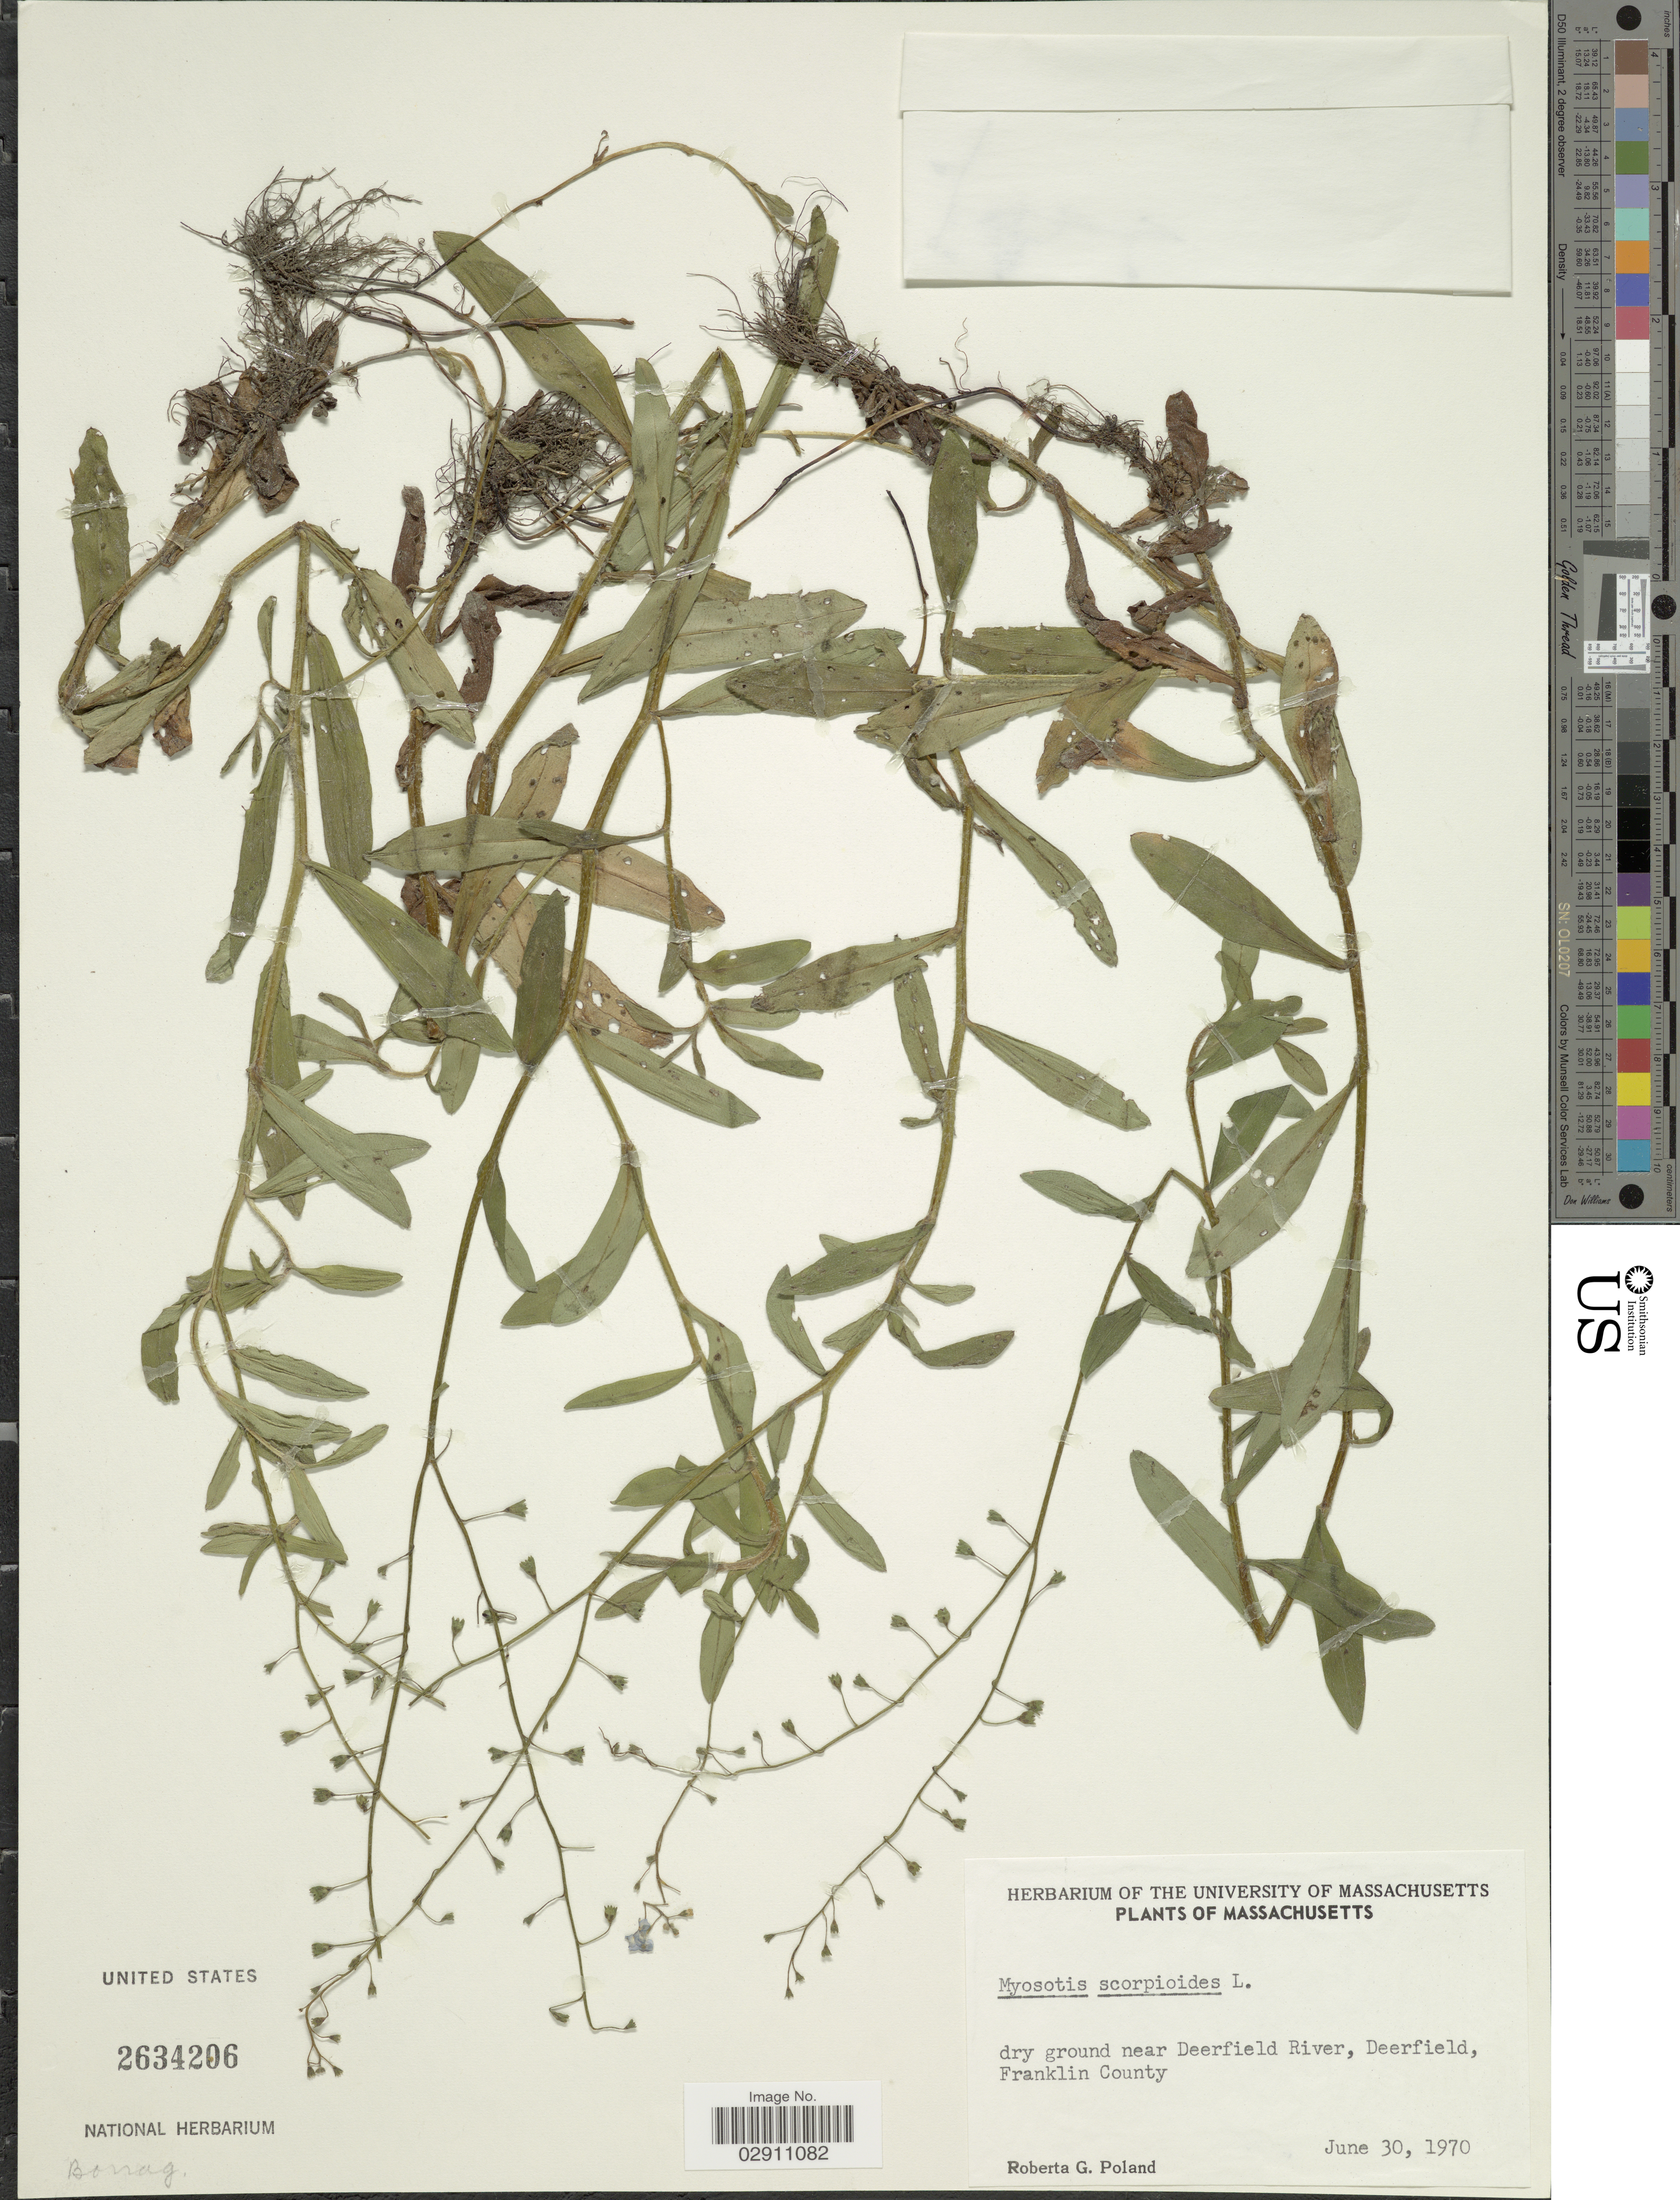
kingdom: Plantae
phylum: Tracheophyta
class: Magnoliopsida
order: Boraginales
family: Boraginaceae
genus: Myosotis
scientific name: Myosotis scorpioides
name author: L.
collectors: R. Poland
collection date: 1970-06-30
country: United States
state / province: Massachusetts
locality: Dry ground near Deerfield River, Deerfield, Franklin County.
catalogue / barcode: US 2634206